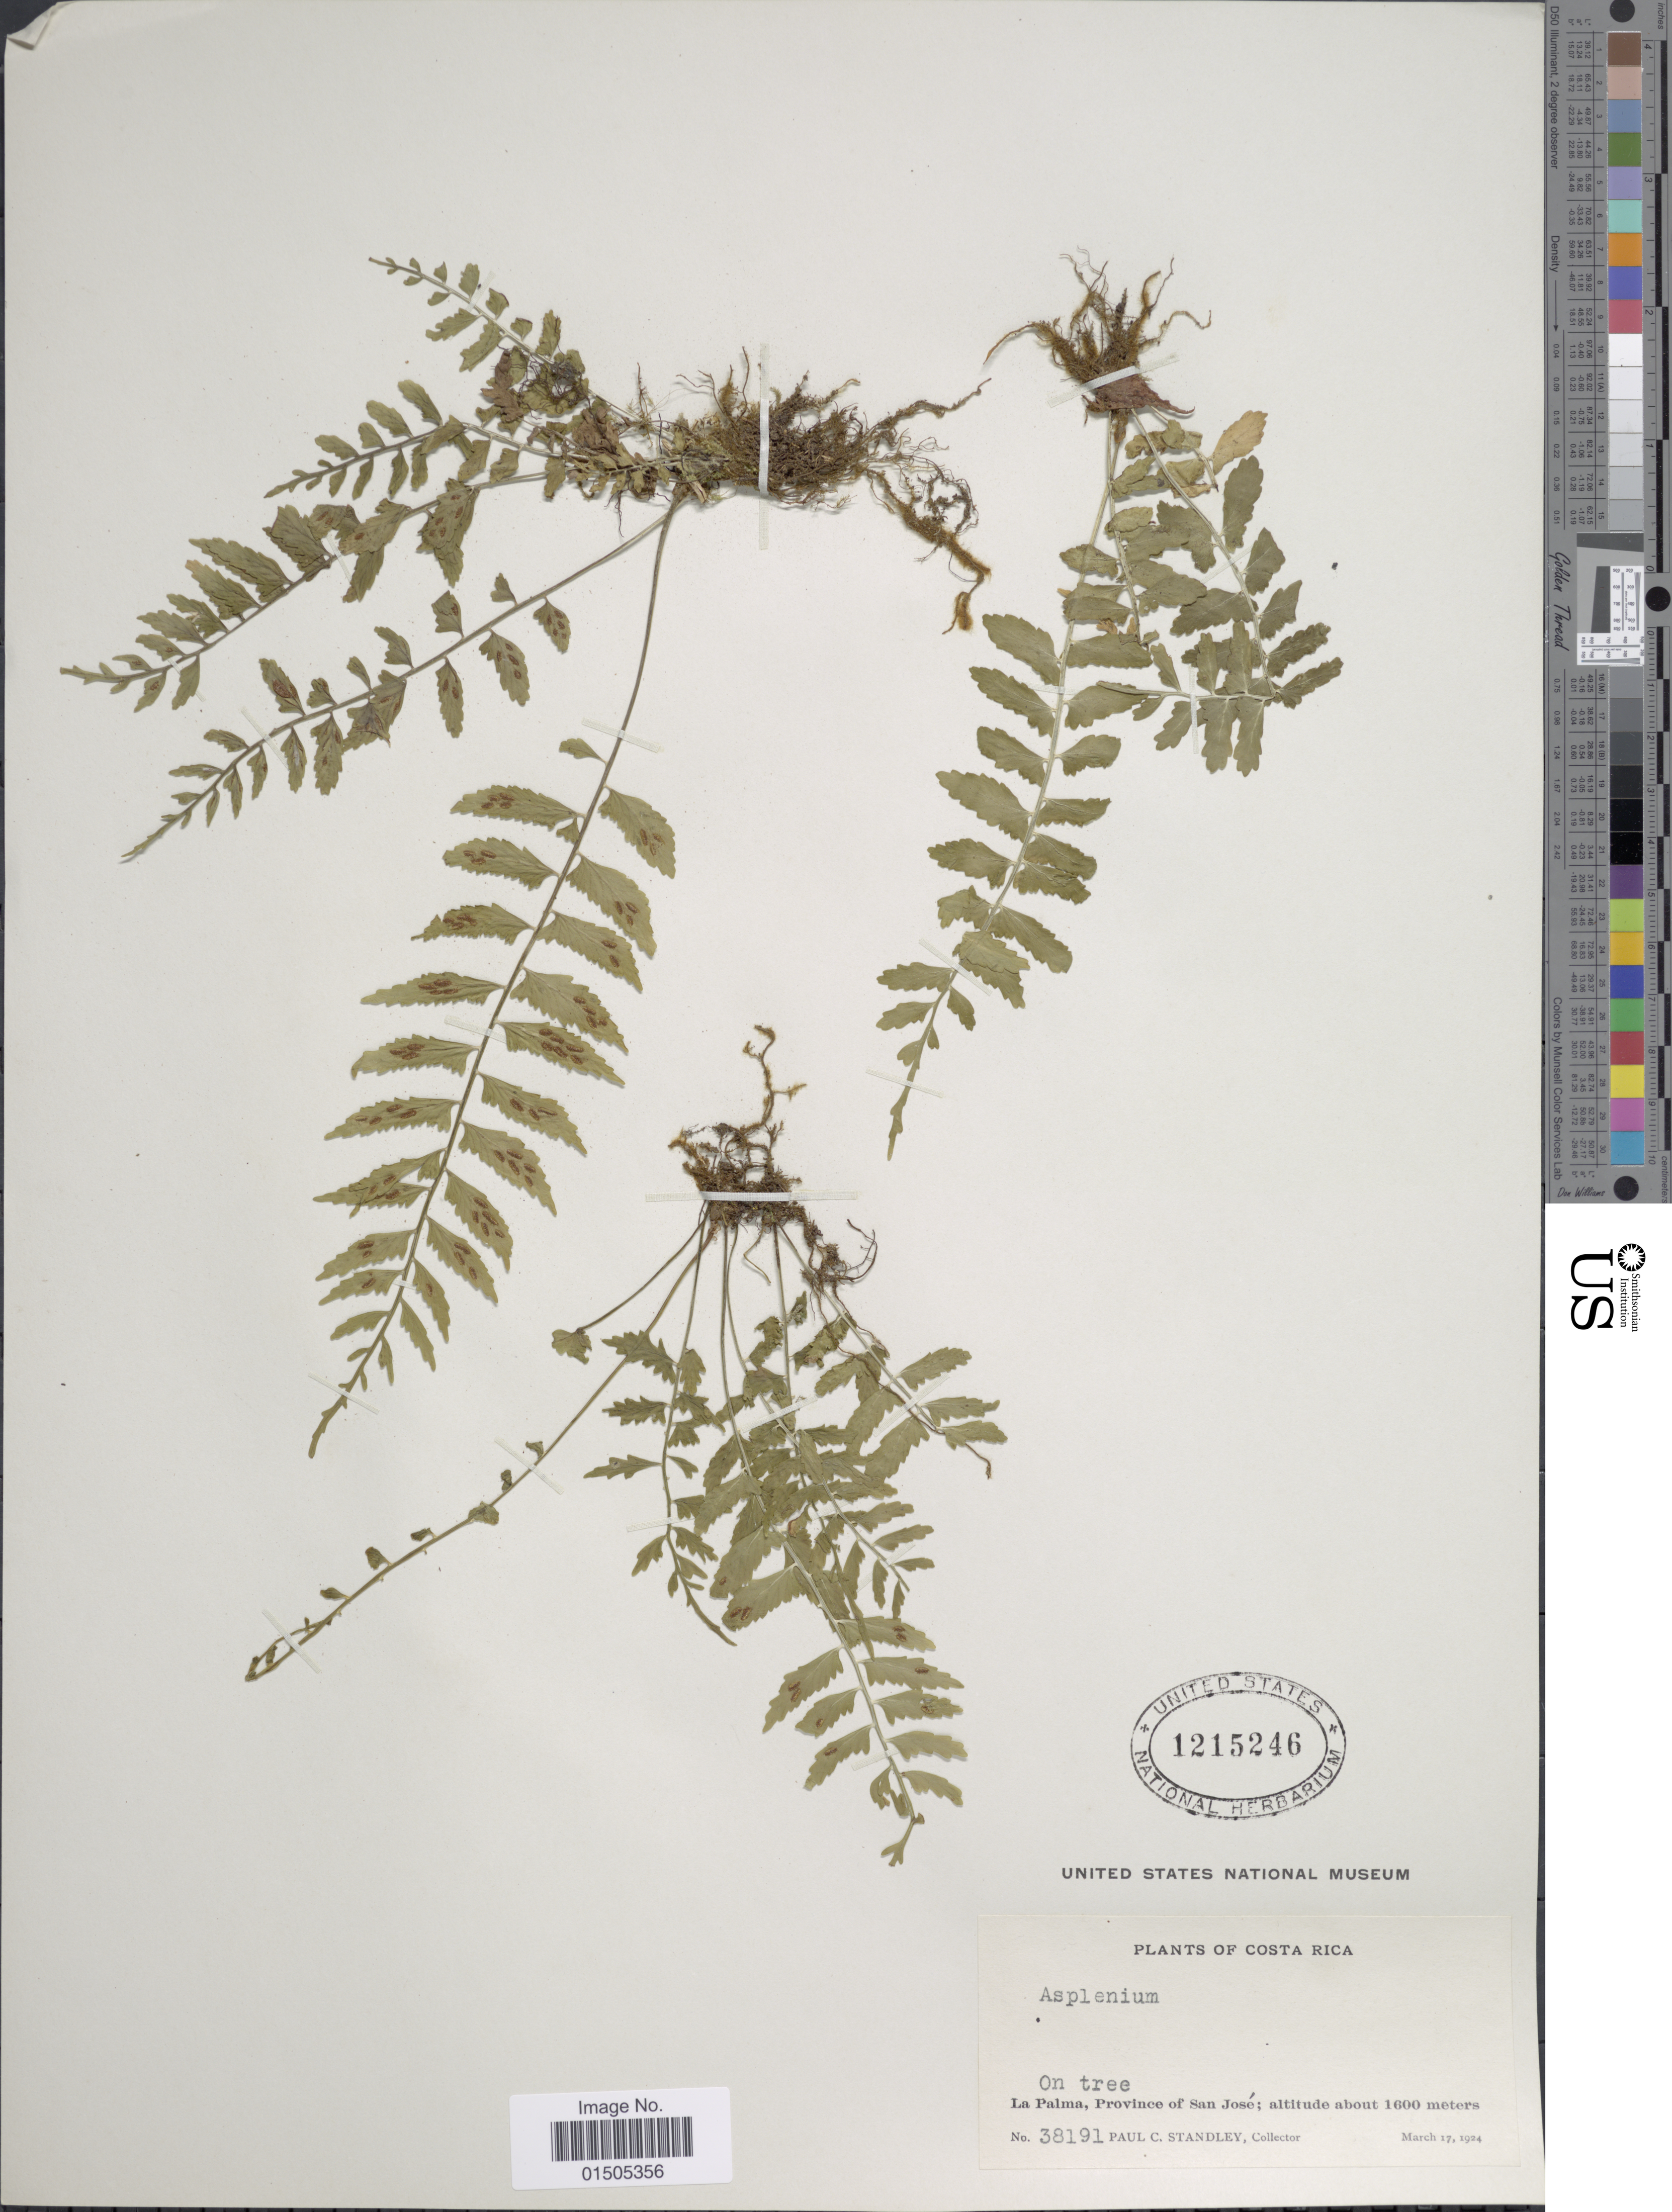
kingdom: Plantae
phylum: Tracheophyta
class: Polypodiopsida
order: Polypodiales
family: Aspleniaceae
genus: Asplenium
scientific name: Asplenium auriculatum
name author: Sw.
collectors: P. C. Standley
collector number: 38191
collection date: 1924-03-17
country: Costa Rica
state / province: San José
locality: La Palma.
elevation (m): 1600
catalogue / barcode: US 1215246